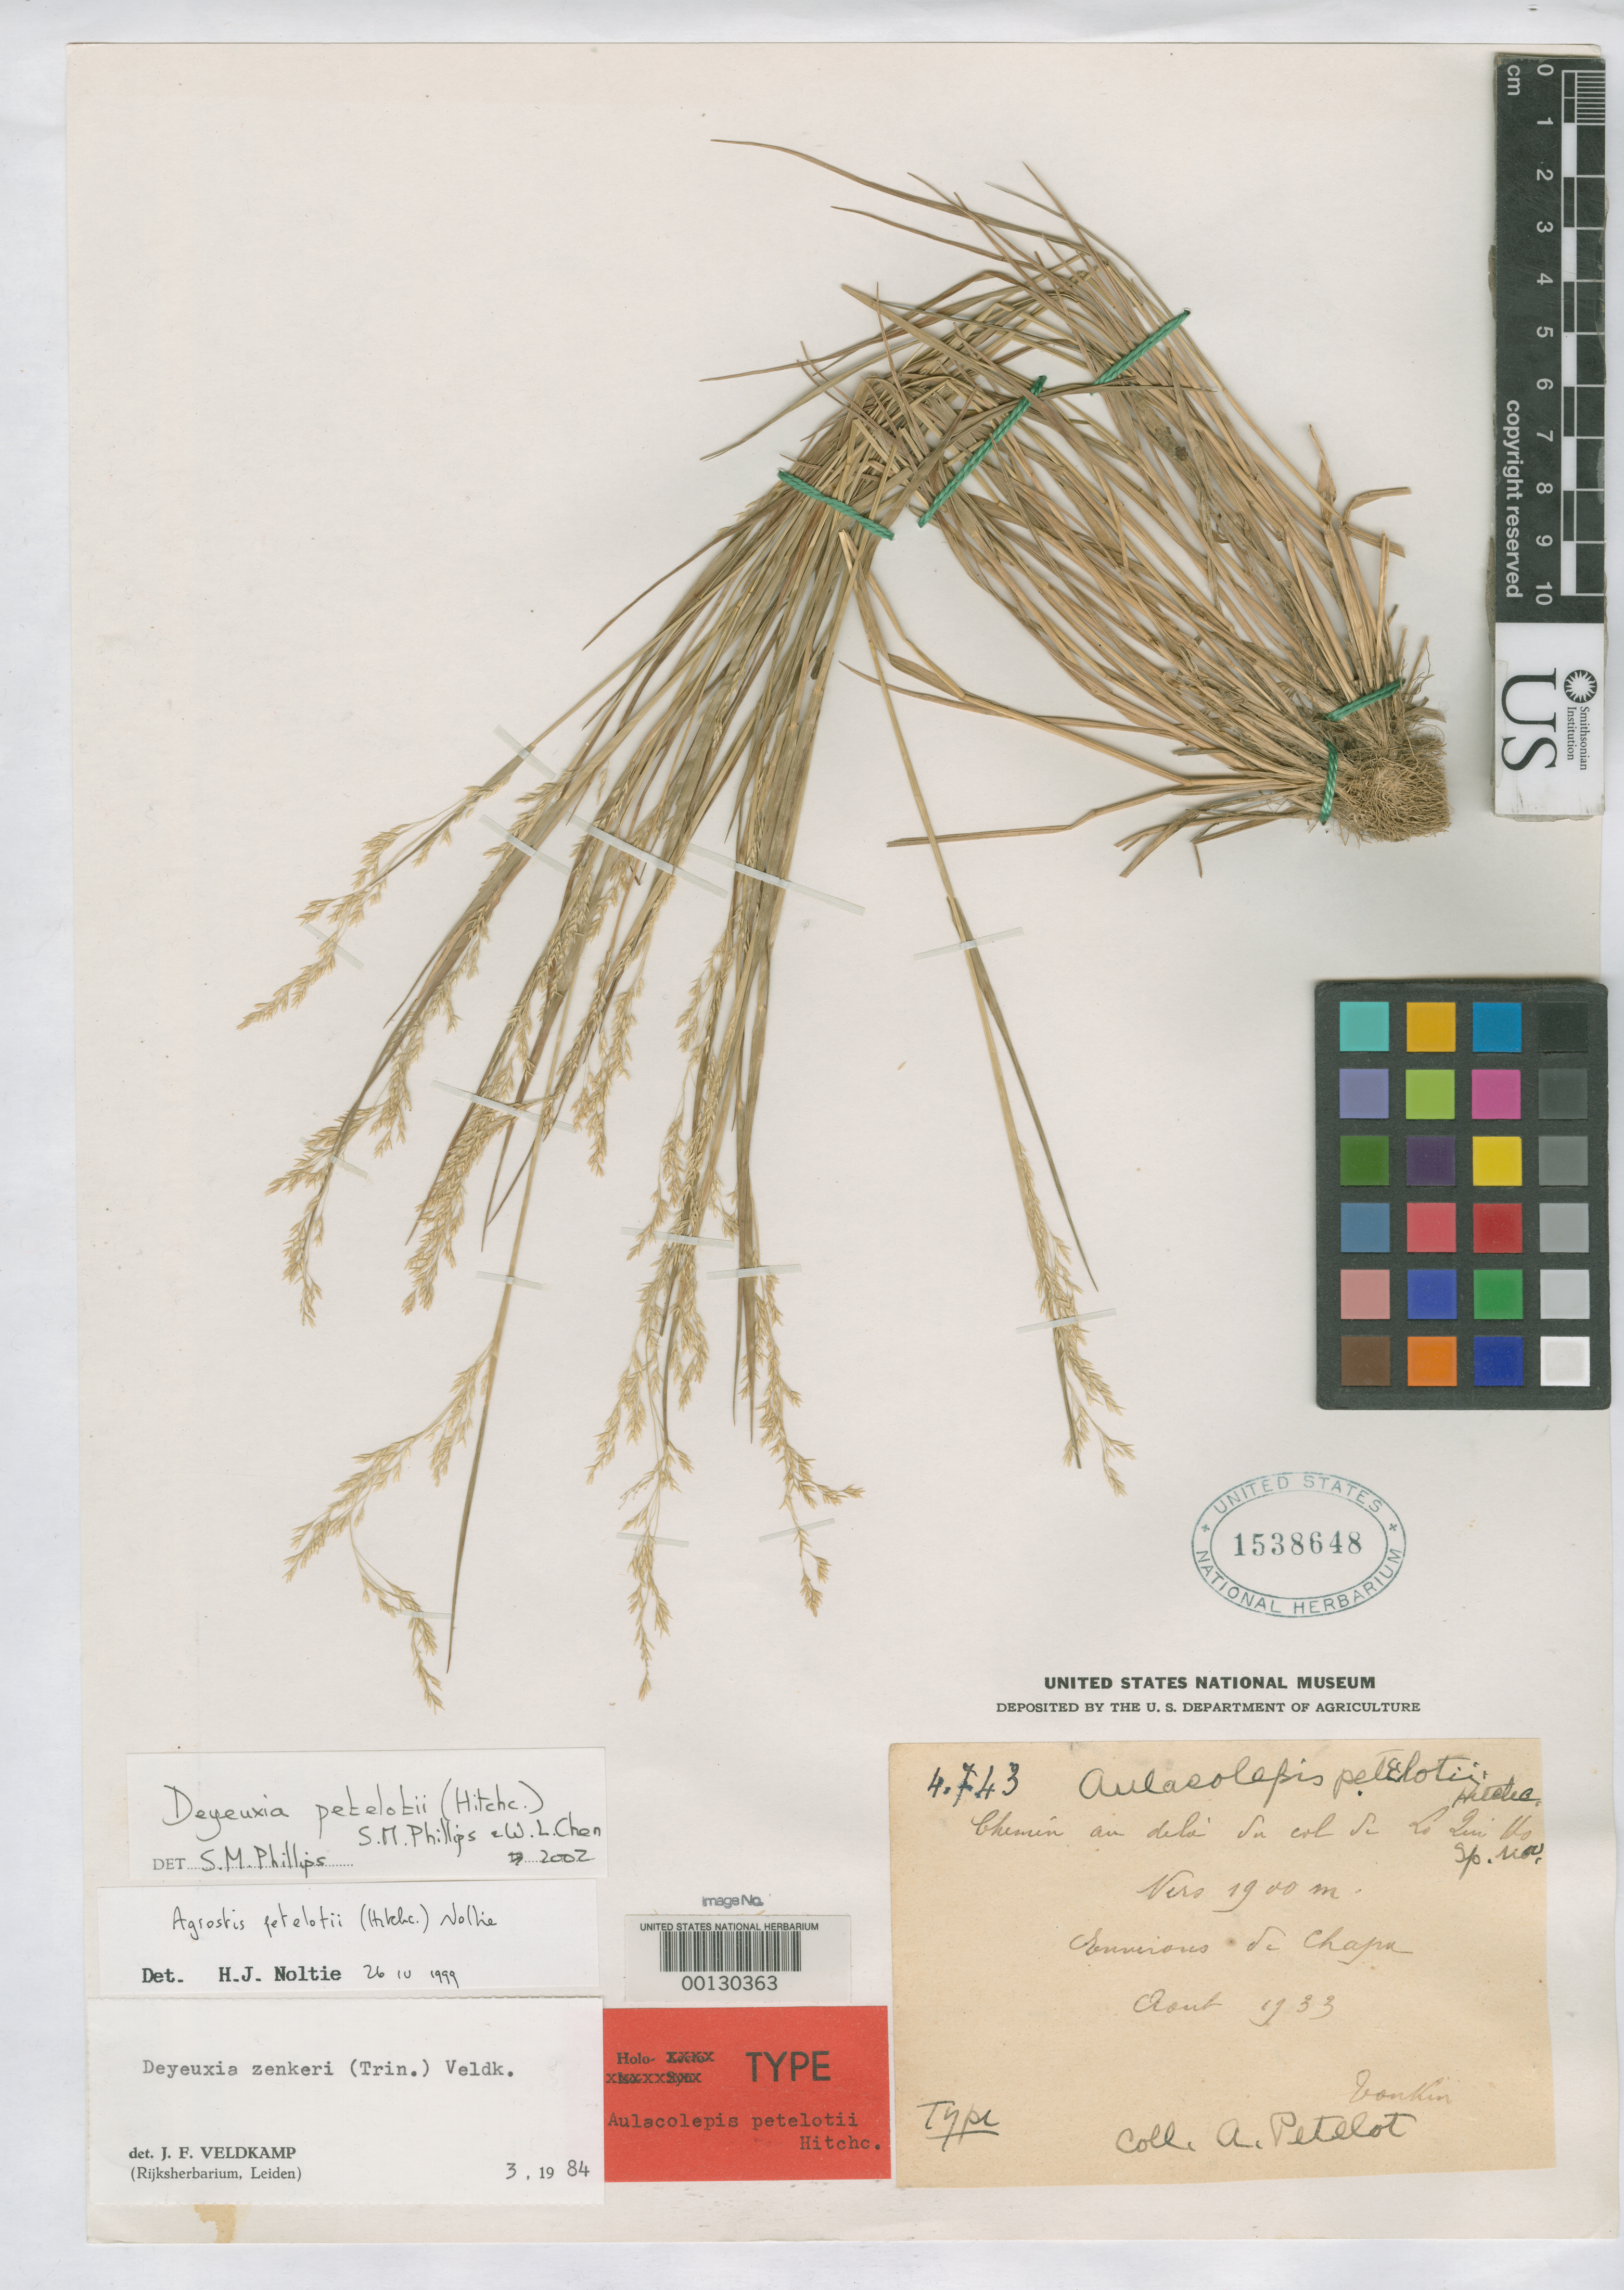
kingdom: Plantae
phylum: Tracheophyta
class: Liliopsida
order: Poales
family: Poaceae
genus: Aulacolepis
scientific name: Aulacolepis petelotii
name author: Hitchc.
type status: Holotype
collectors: A. Petelot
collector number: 4743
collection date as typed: Aug 1933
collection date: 1933-08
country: Vietnam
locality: Chapu, near Tonkin.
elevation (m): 1900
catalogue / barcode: US 1538648